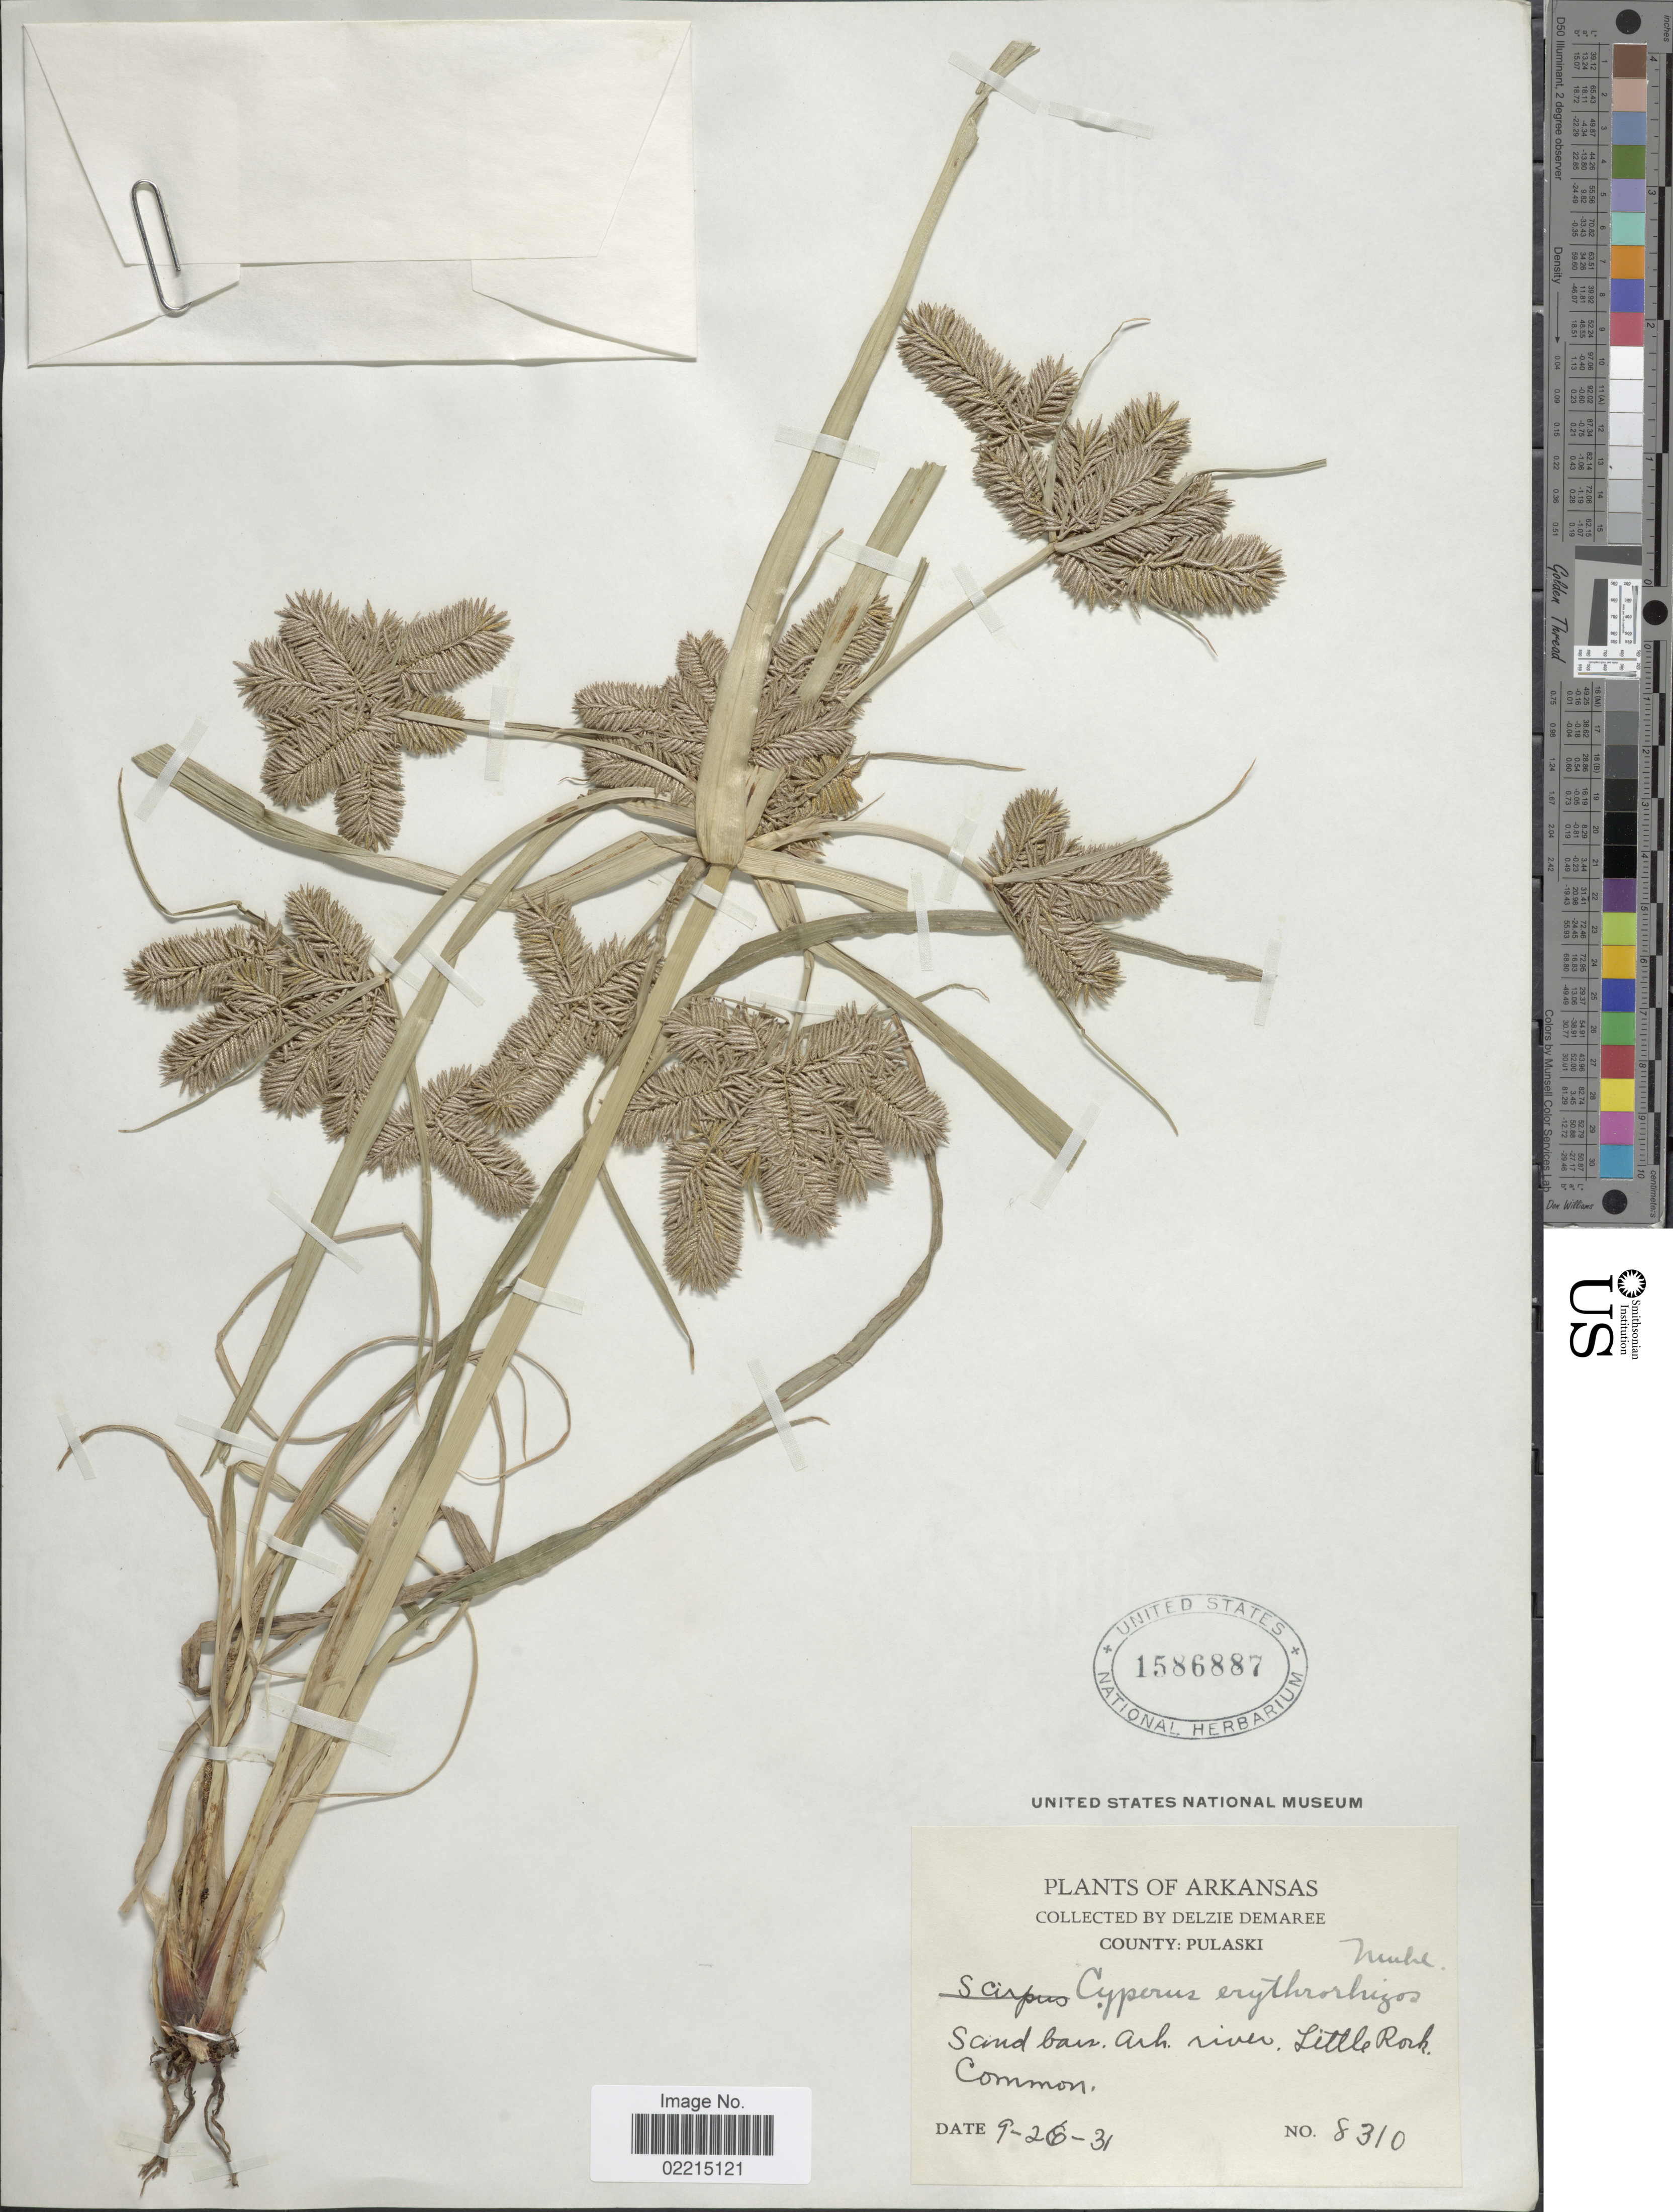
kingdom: Plantae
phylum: Tracheophyta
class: Liliopsida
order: Poales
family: Cyperaceae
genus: Cyperus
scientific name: Cyperus erythrorhizos Muhl.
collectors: D. Demaree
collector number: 8310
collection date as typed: Transcribed d/m/y: 26/9/31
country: United States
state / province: Arkansas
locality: County: Pulaski. Ark. river. Little Rock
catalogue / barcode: US 1586887